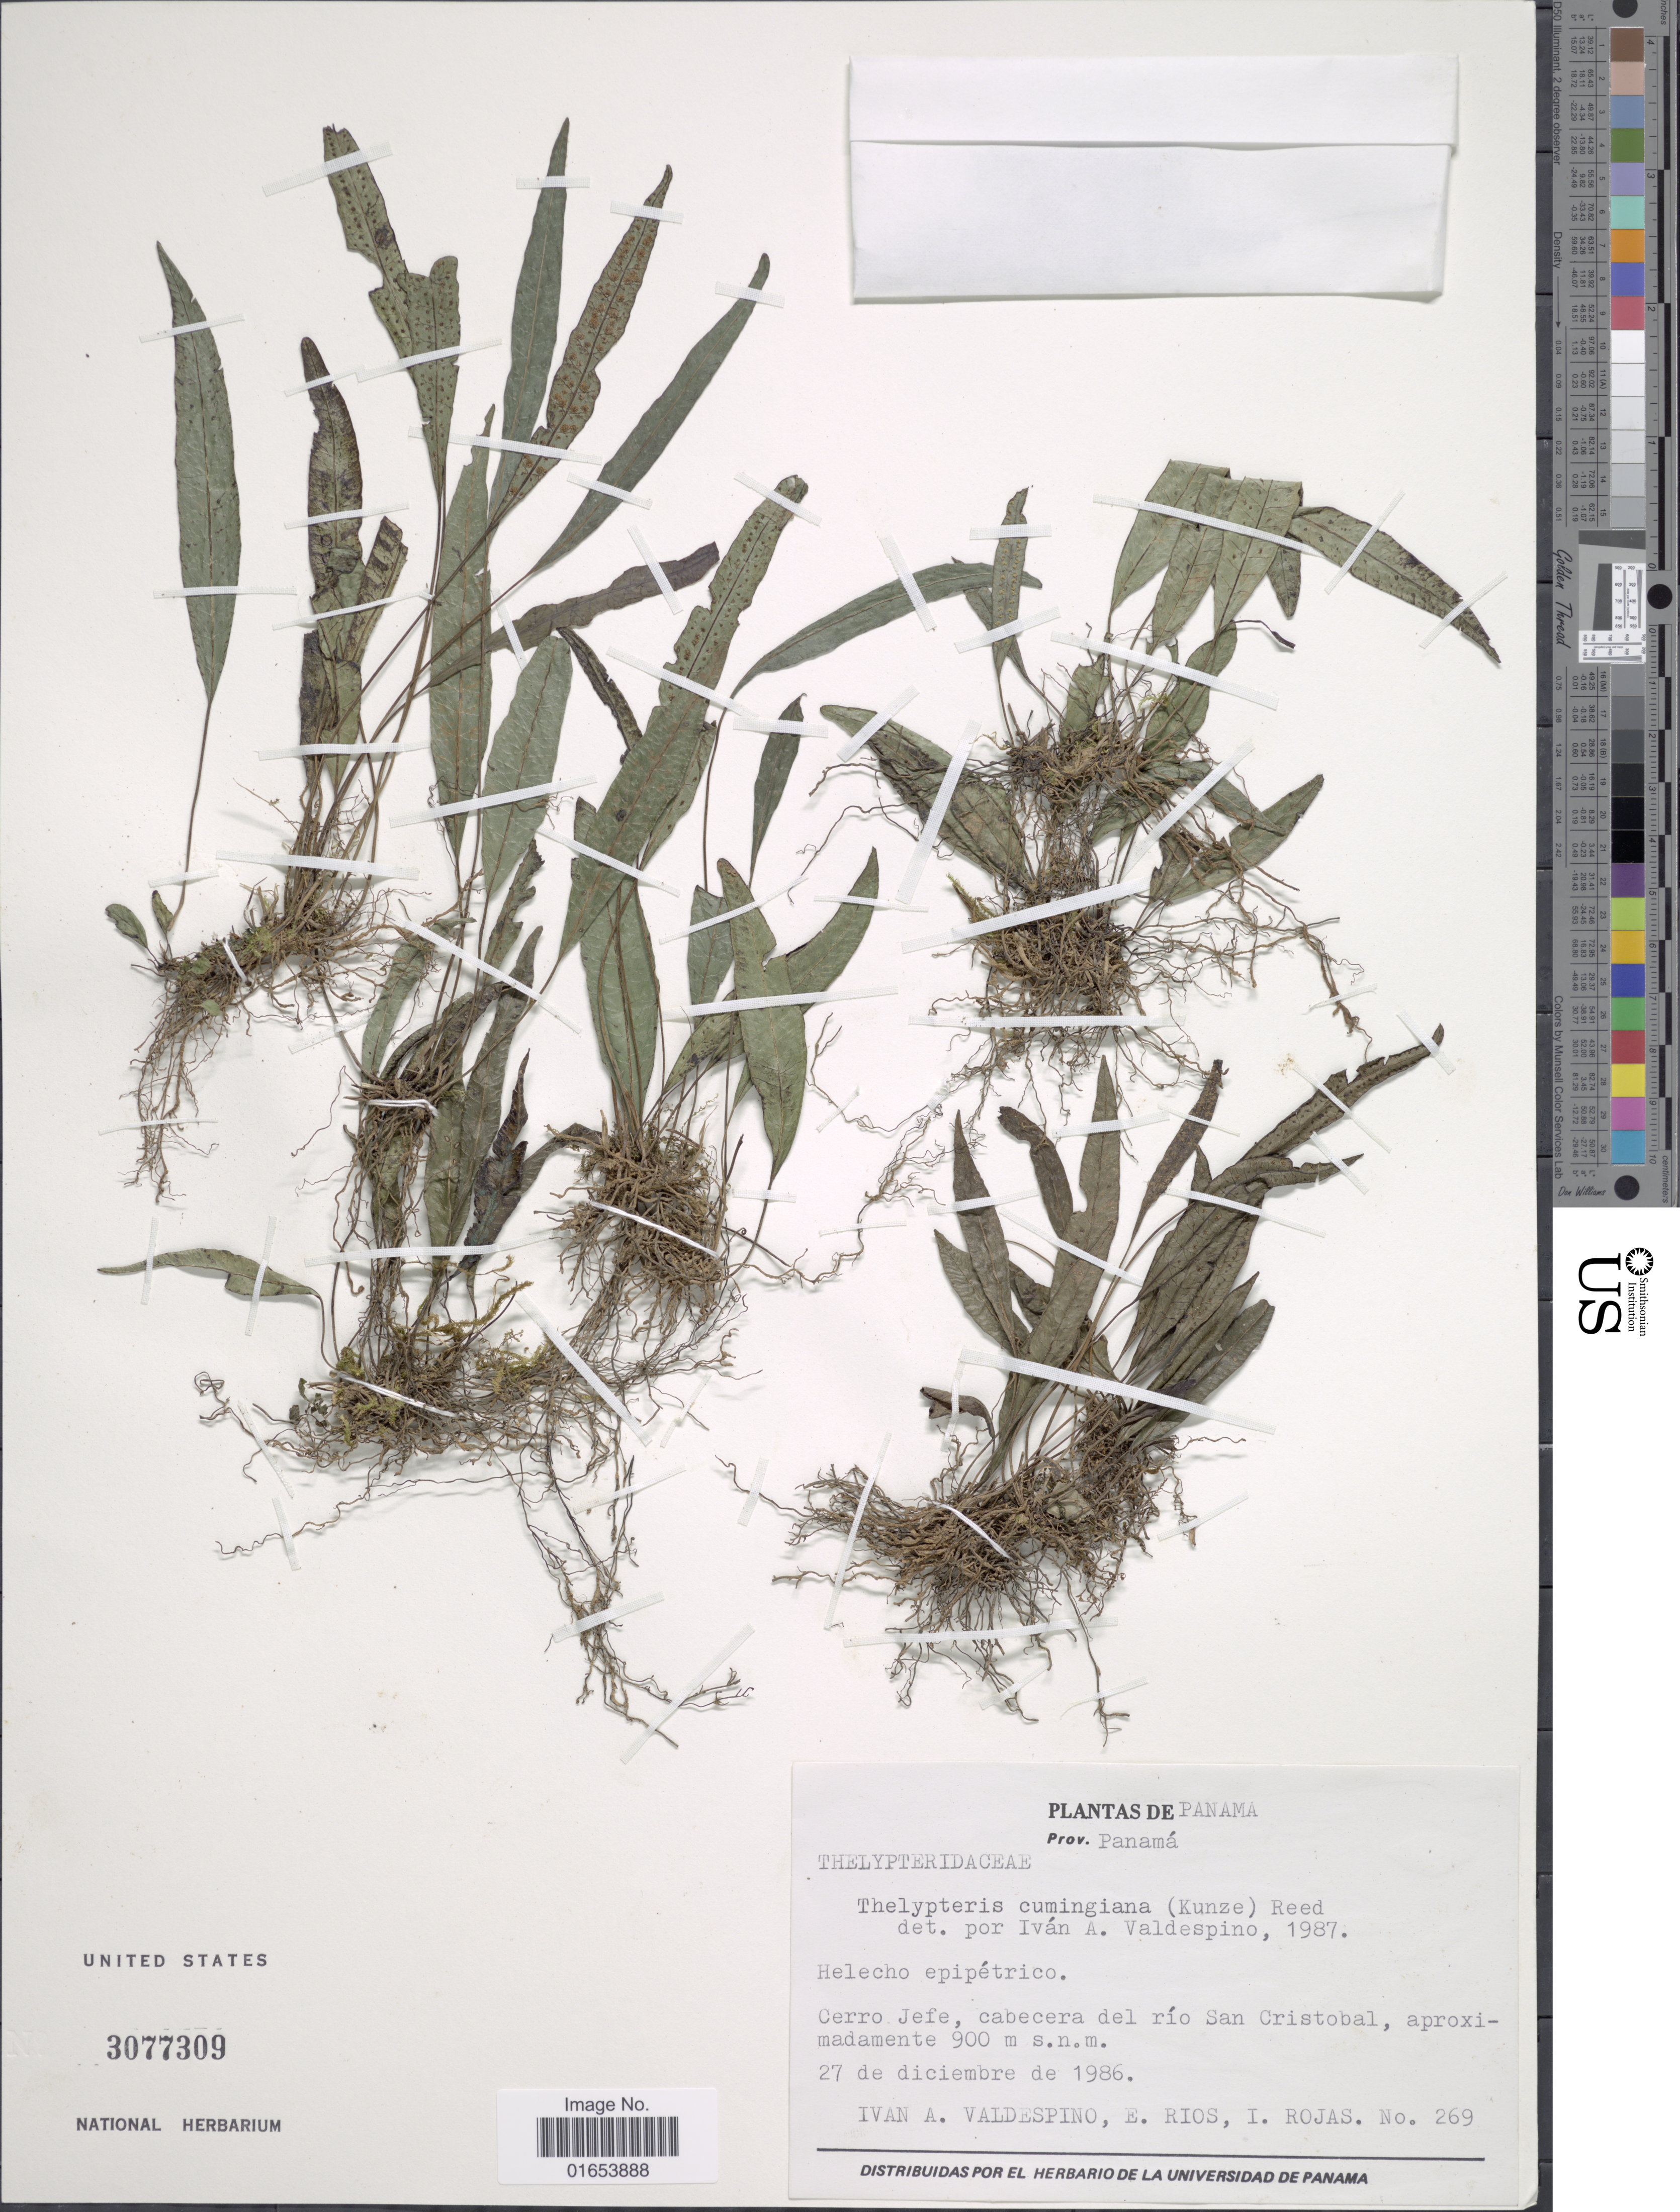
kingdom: Plantae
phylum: Tracheophyta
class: Polypodiopsida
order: Polypodiales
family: Thelypteridaceae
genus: Goniopteris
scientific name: Goniopteris cumingiana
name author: (Kunze) de Jonch. & Sen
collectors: I. A. Valdespino, E. Rios & I. Rojas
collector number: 269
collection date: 1986-12-27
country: Panama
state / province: Panamá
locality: Prov. Panama, Cerro Jefe, cabecera del rio San Cristobal, aproximadamente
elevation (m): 900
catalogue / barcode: US 3077309